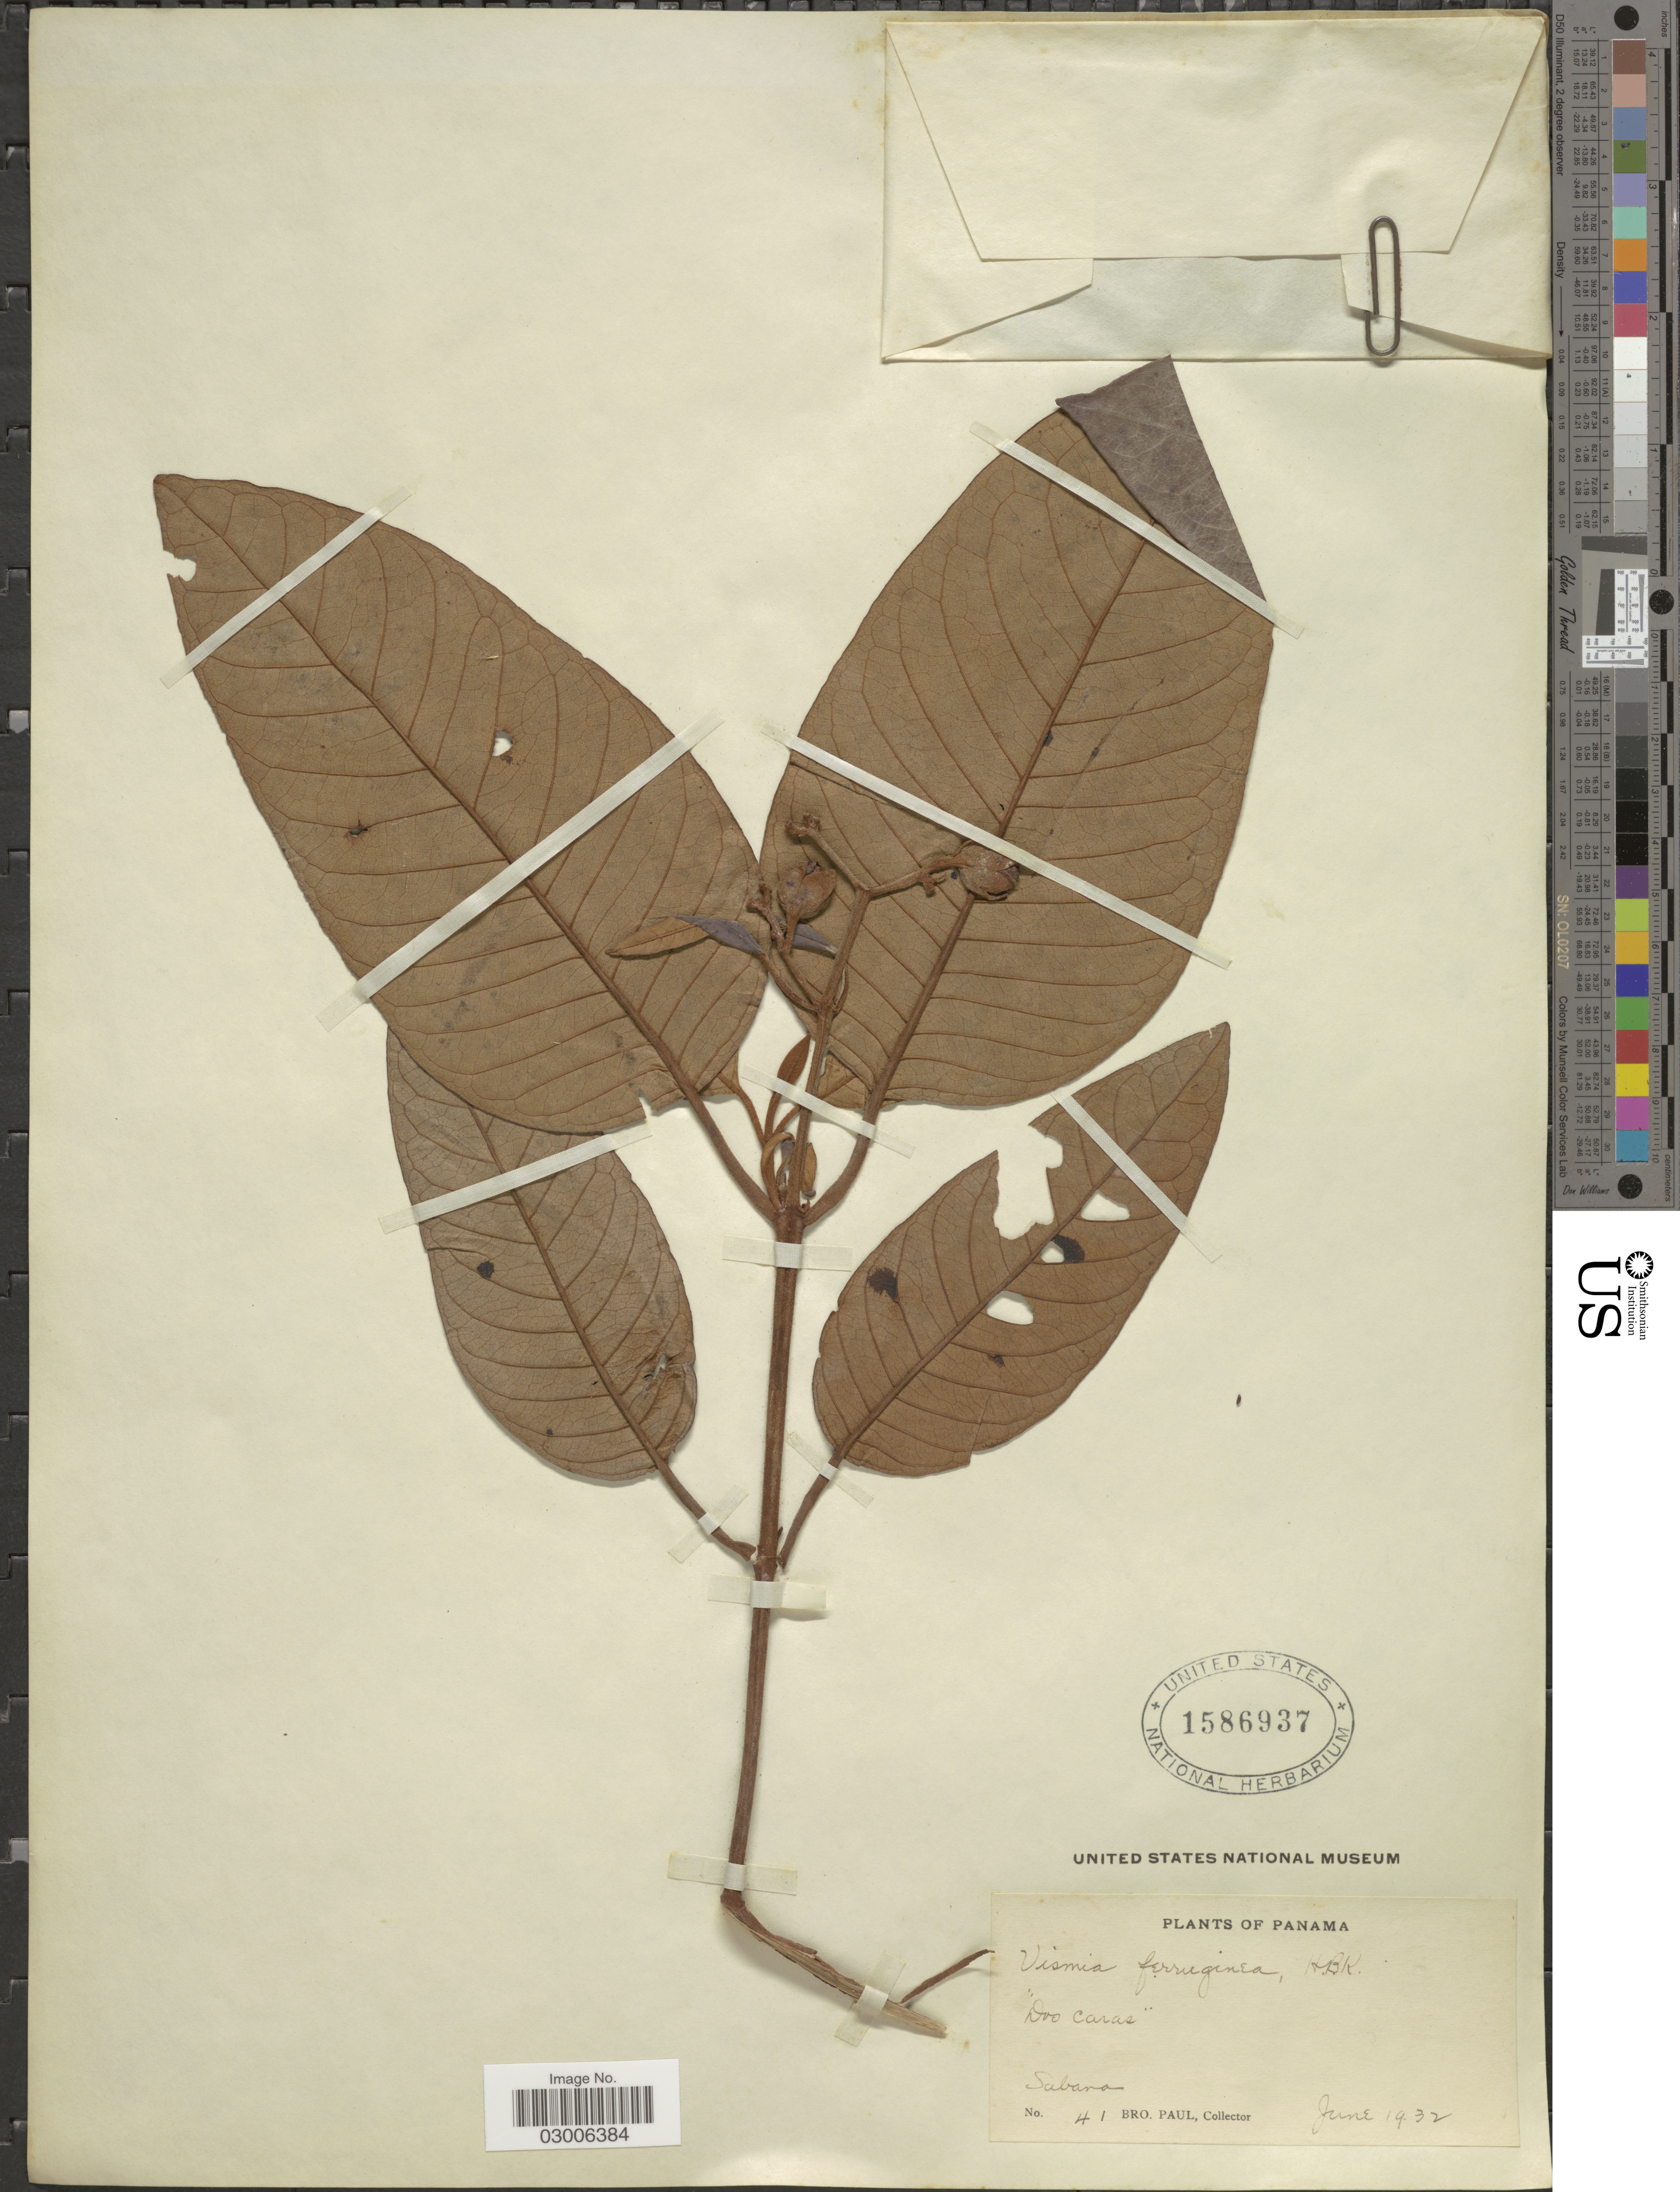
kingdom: Plantae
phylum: Tracheophyta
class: Magnoliopsida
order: Malpighiales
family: Hypericaceae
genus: Vismia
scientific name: Vismia sp.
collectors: B. Paul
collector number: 41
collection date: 1932-06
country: Panama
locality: Sabana.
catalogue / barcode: US 1586937